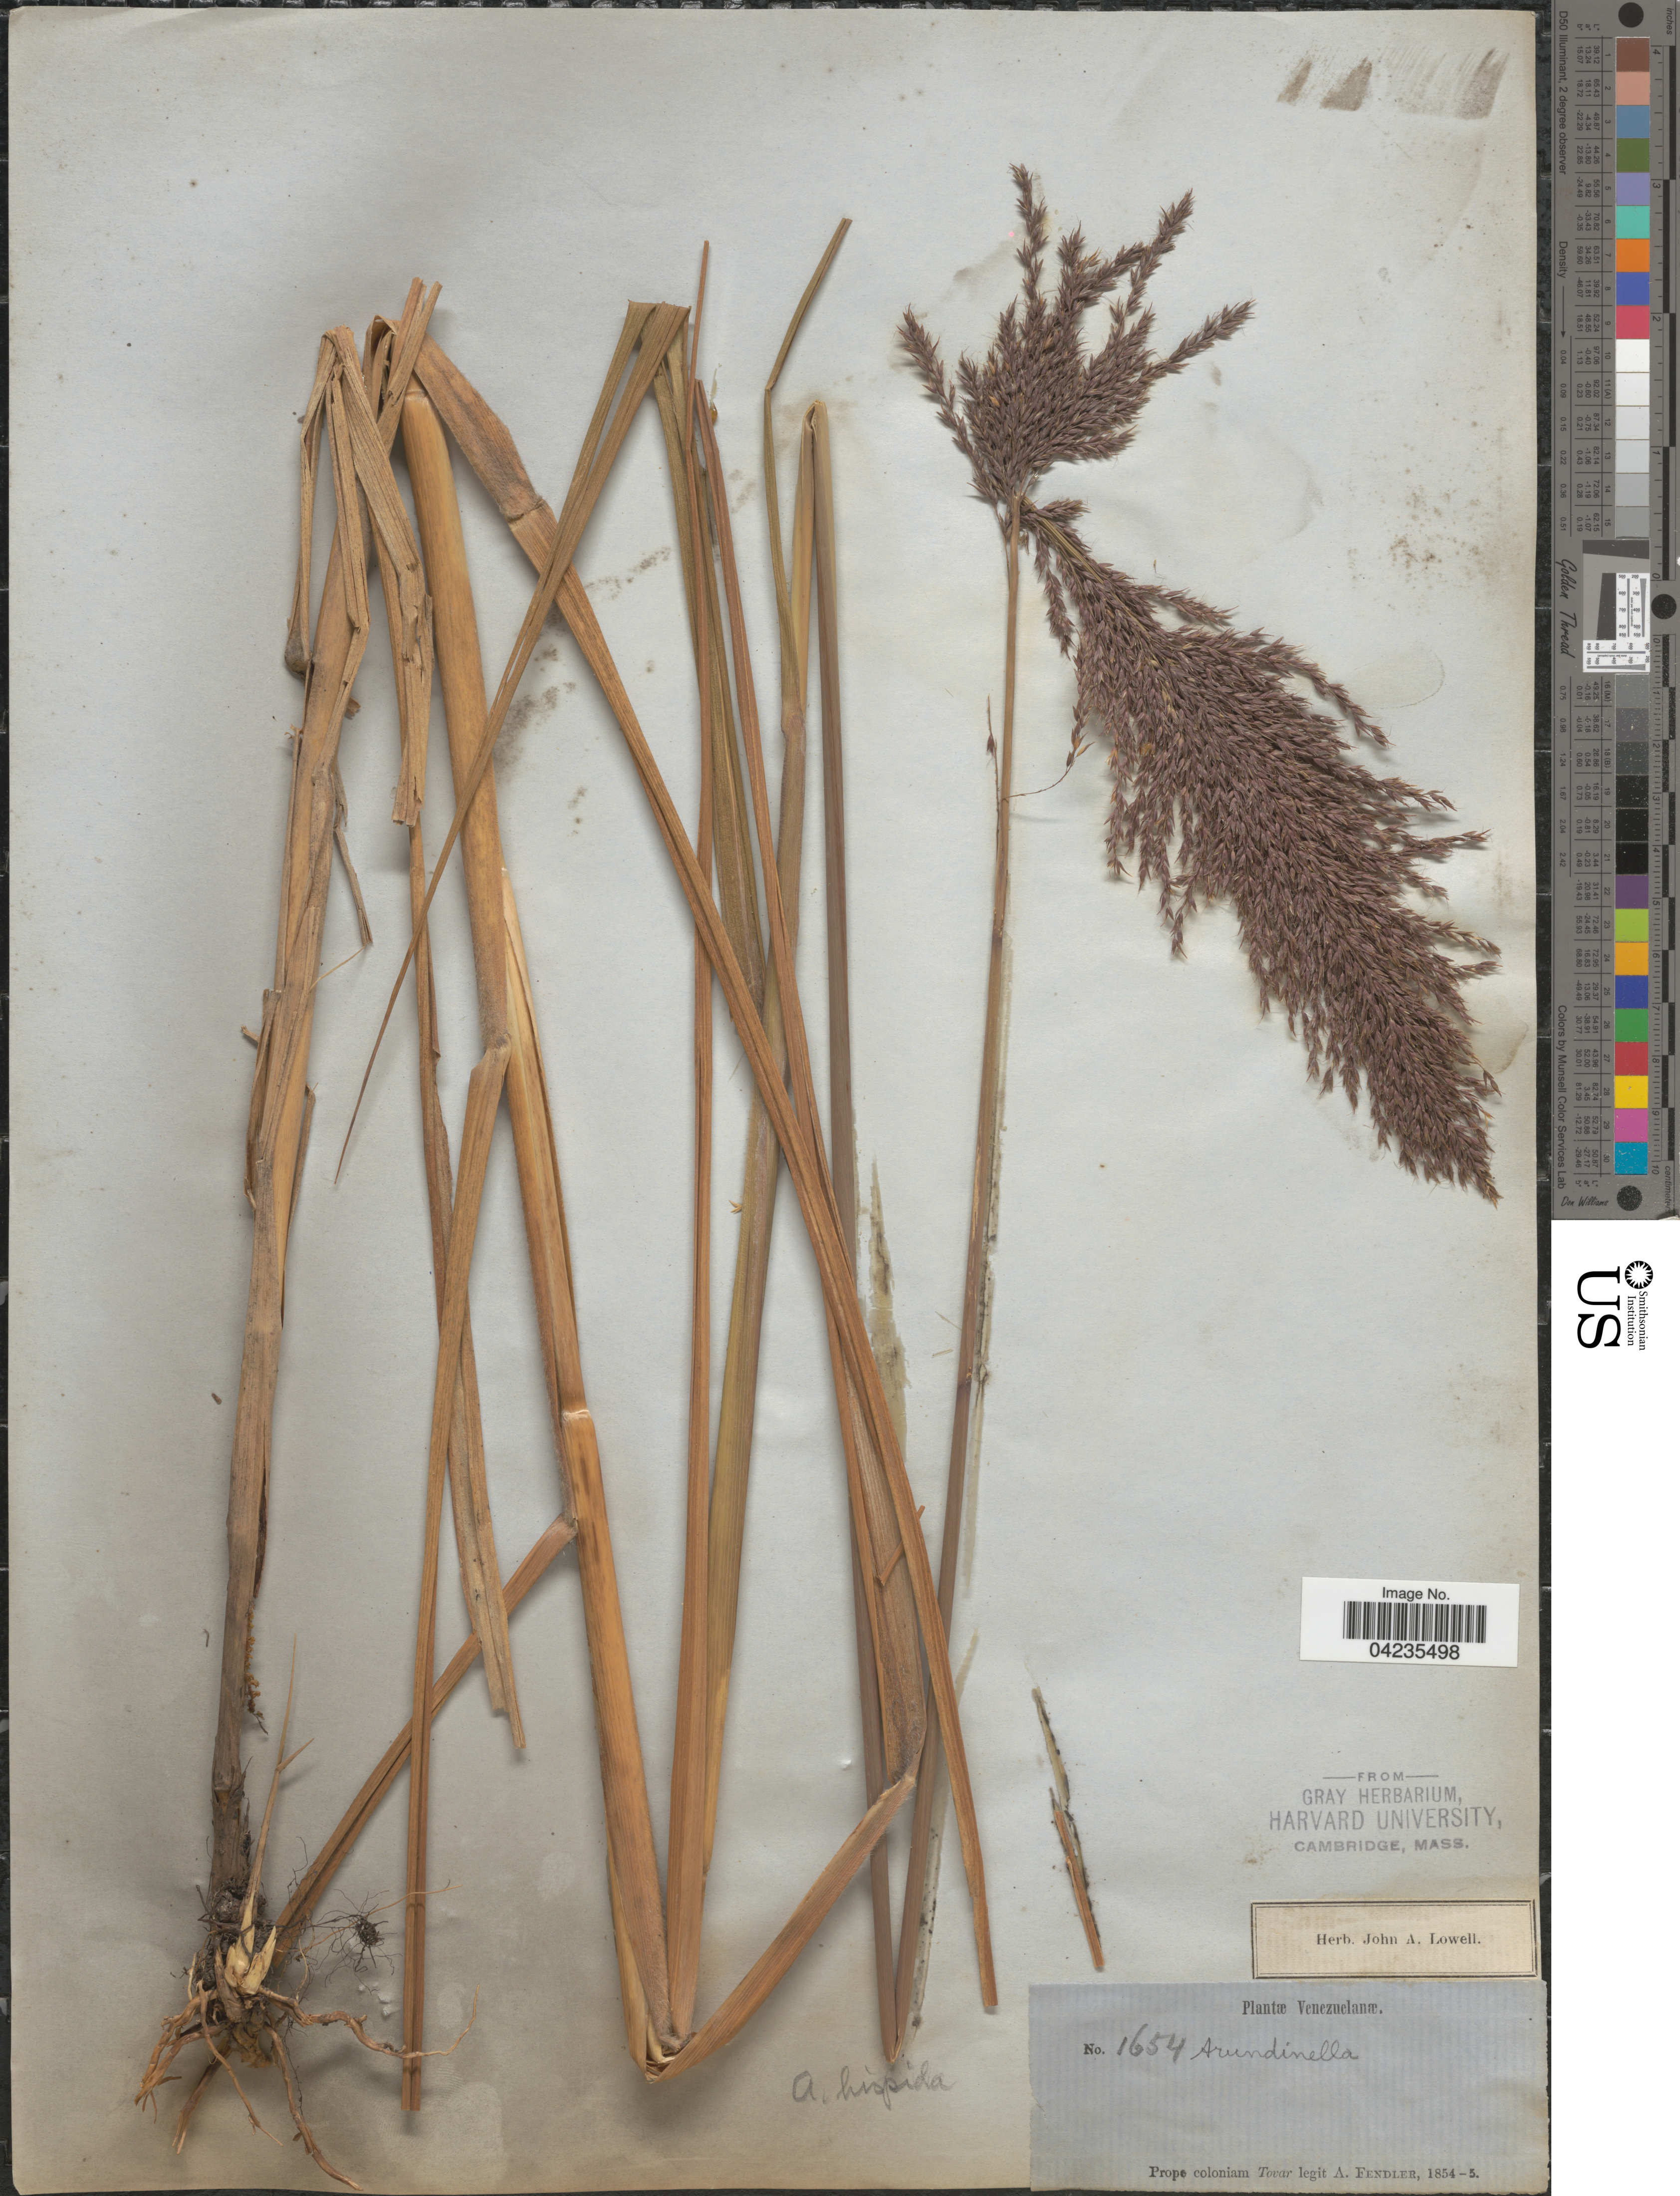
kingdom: Plantae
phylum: Tracheophyta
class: Liliopsida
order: Poales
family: Poaceae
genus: Arundinella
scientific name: Arundinella hispida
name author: (Humb. & Bonpl. ex Willd.) Kuntze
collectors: A. Fendler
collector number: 1654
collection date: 1854/1855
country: Venezuela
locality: Prope coloniam Tovar.